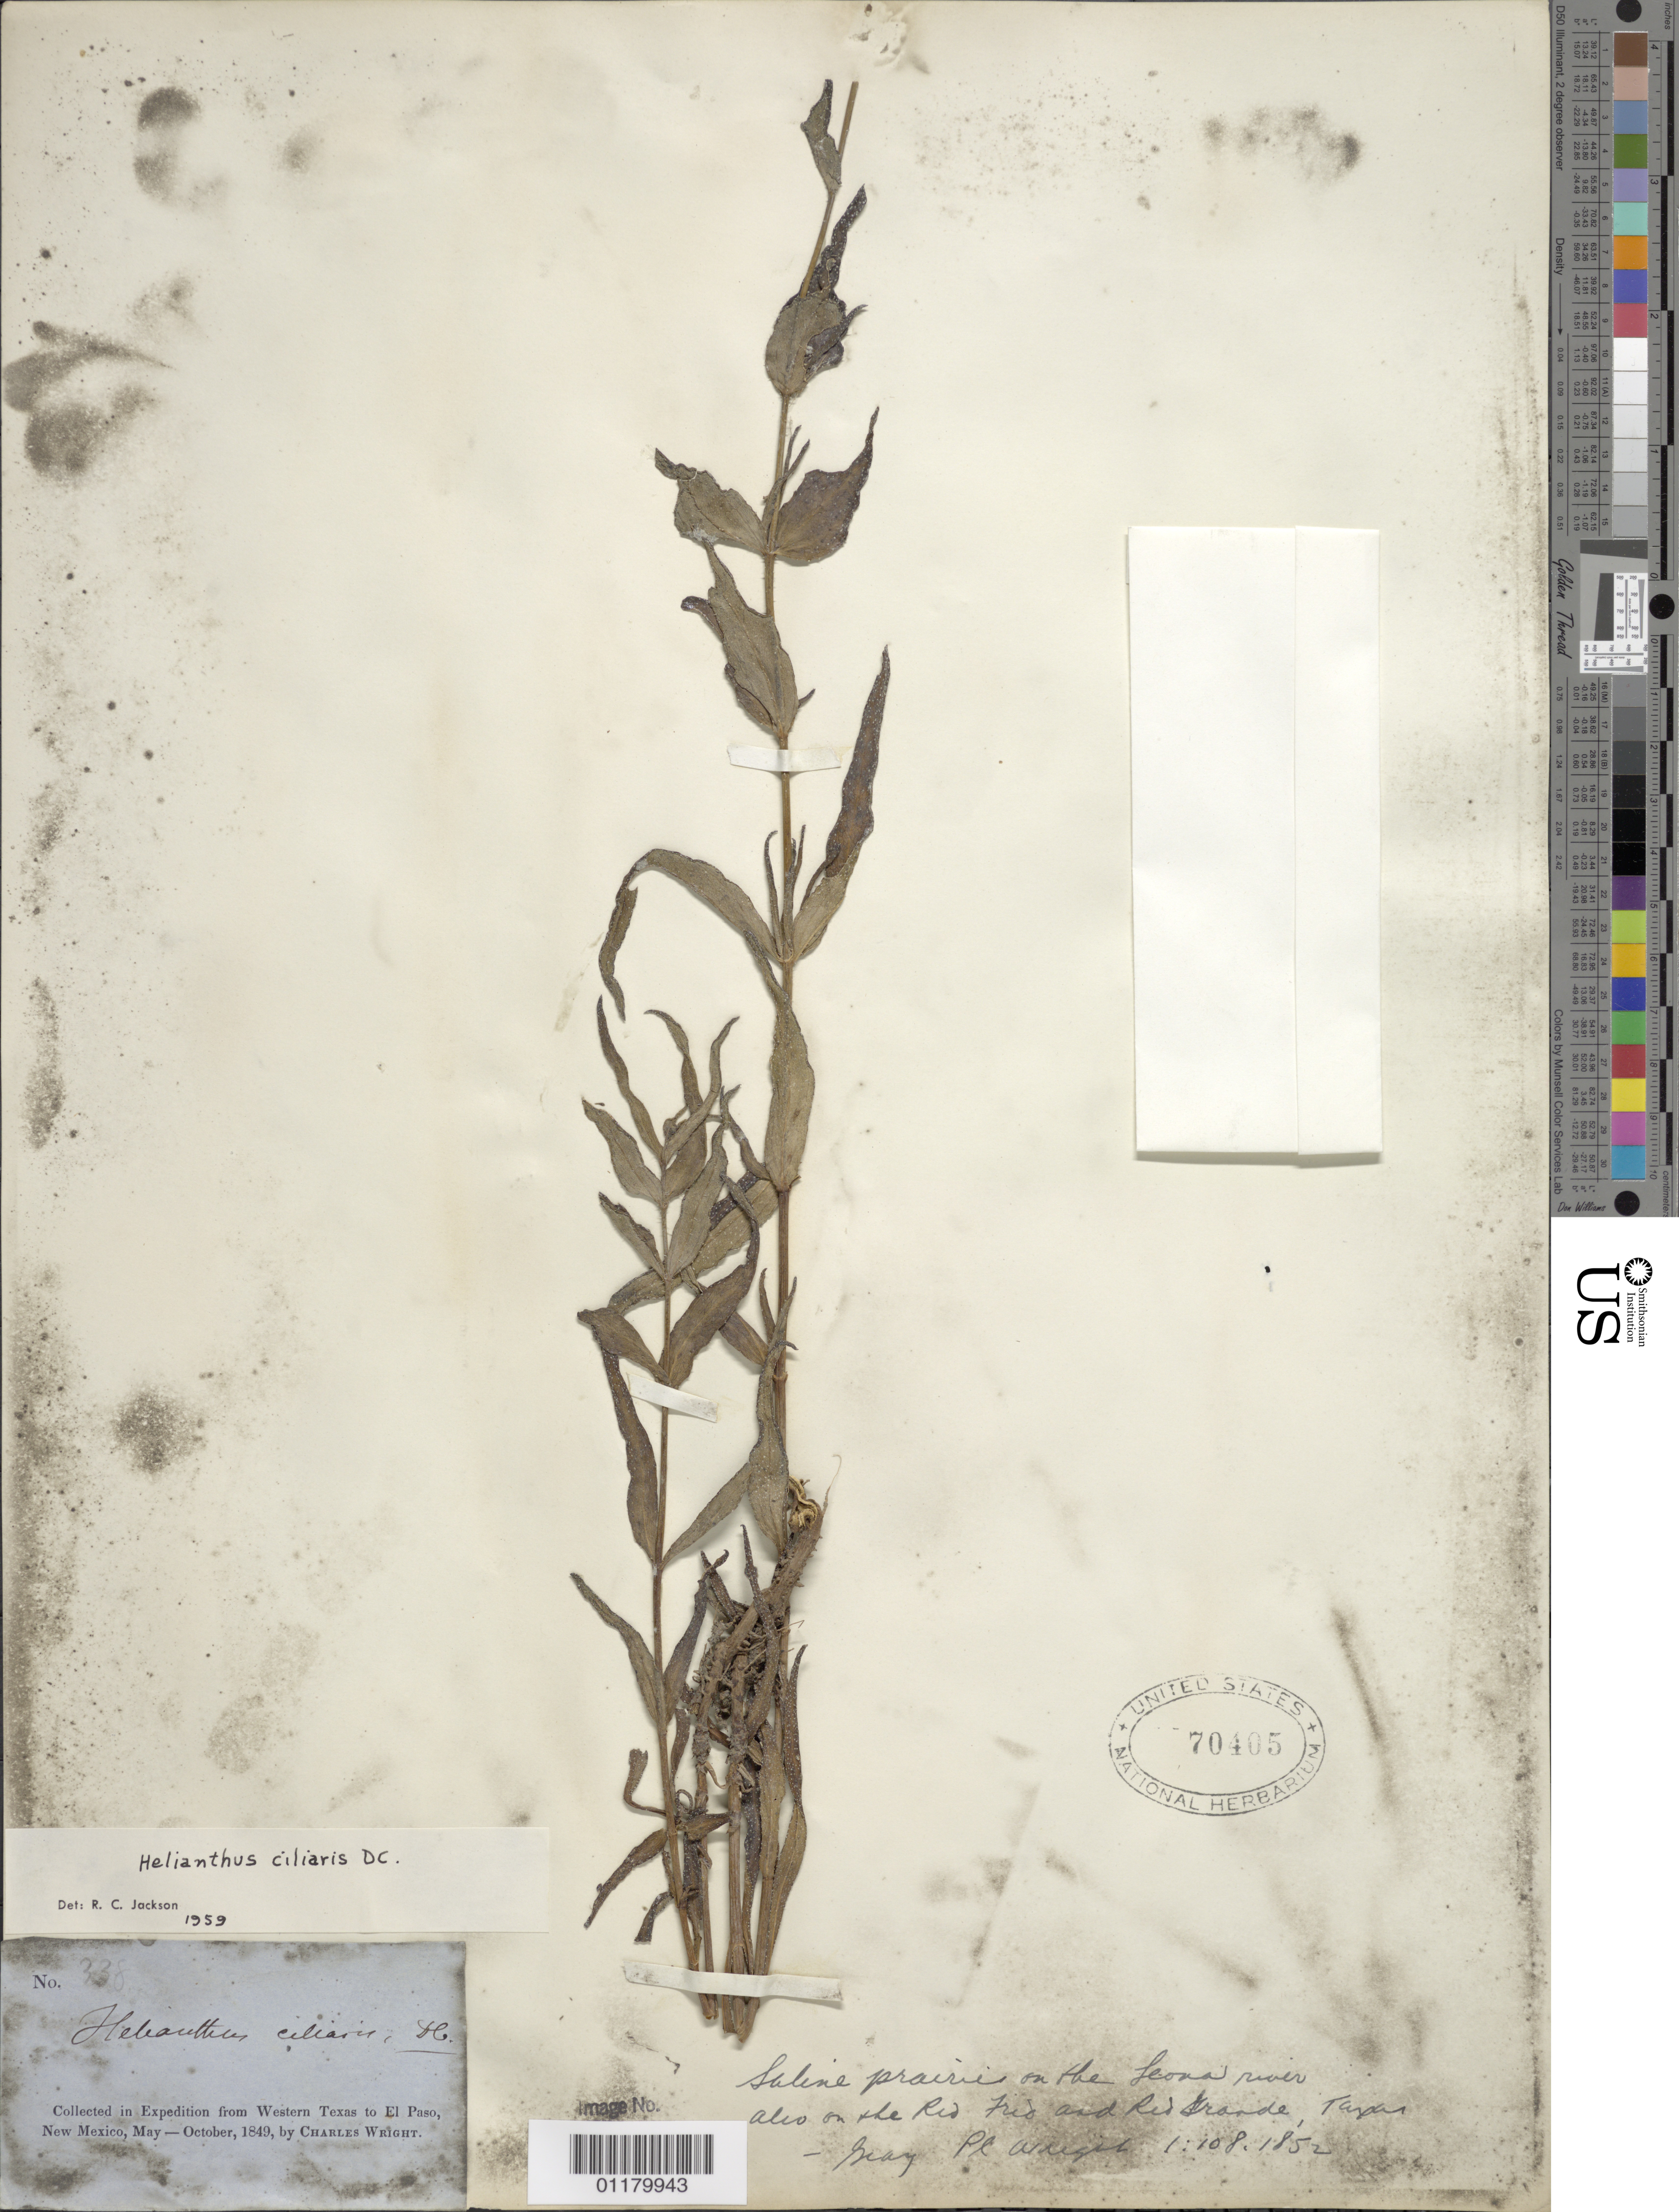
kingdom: Plantae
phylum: Tracheophyta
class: Magnoliopsida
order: Asterales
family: Asteraceae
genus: Helianthus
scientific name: Helianthus ciliaris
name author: DC.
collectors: C. Wright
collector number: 338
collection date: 1849-05/1949-10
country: United States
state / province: New Mexico / Texas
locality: from Western Texas to El Paso, New Mexico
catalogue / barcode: US 70405